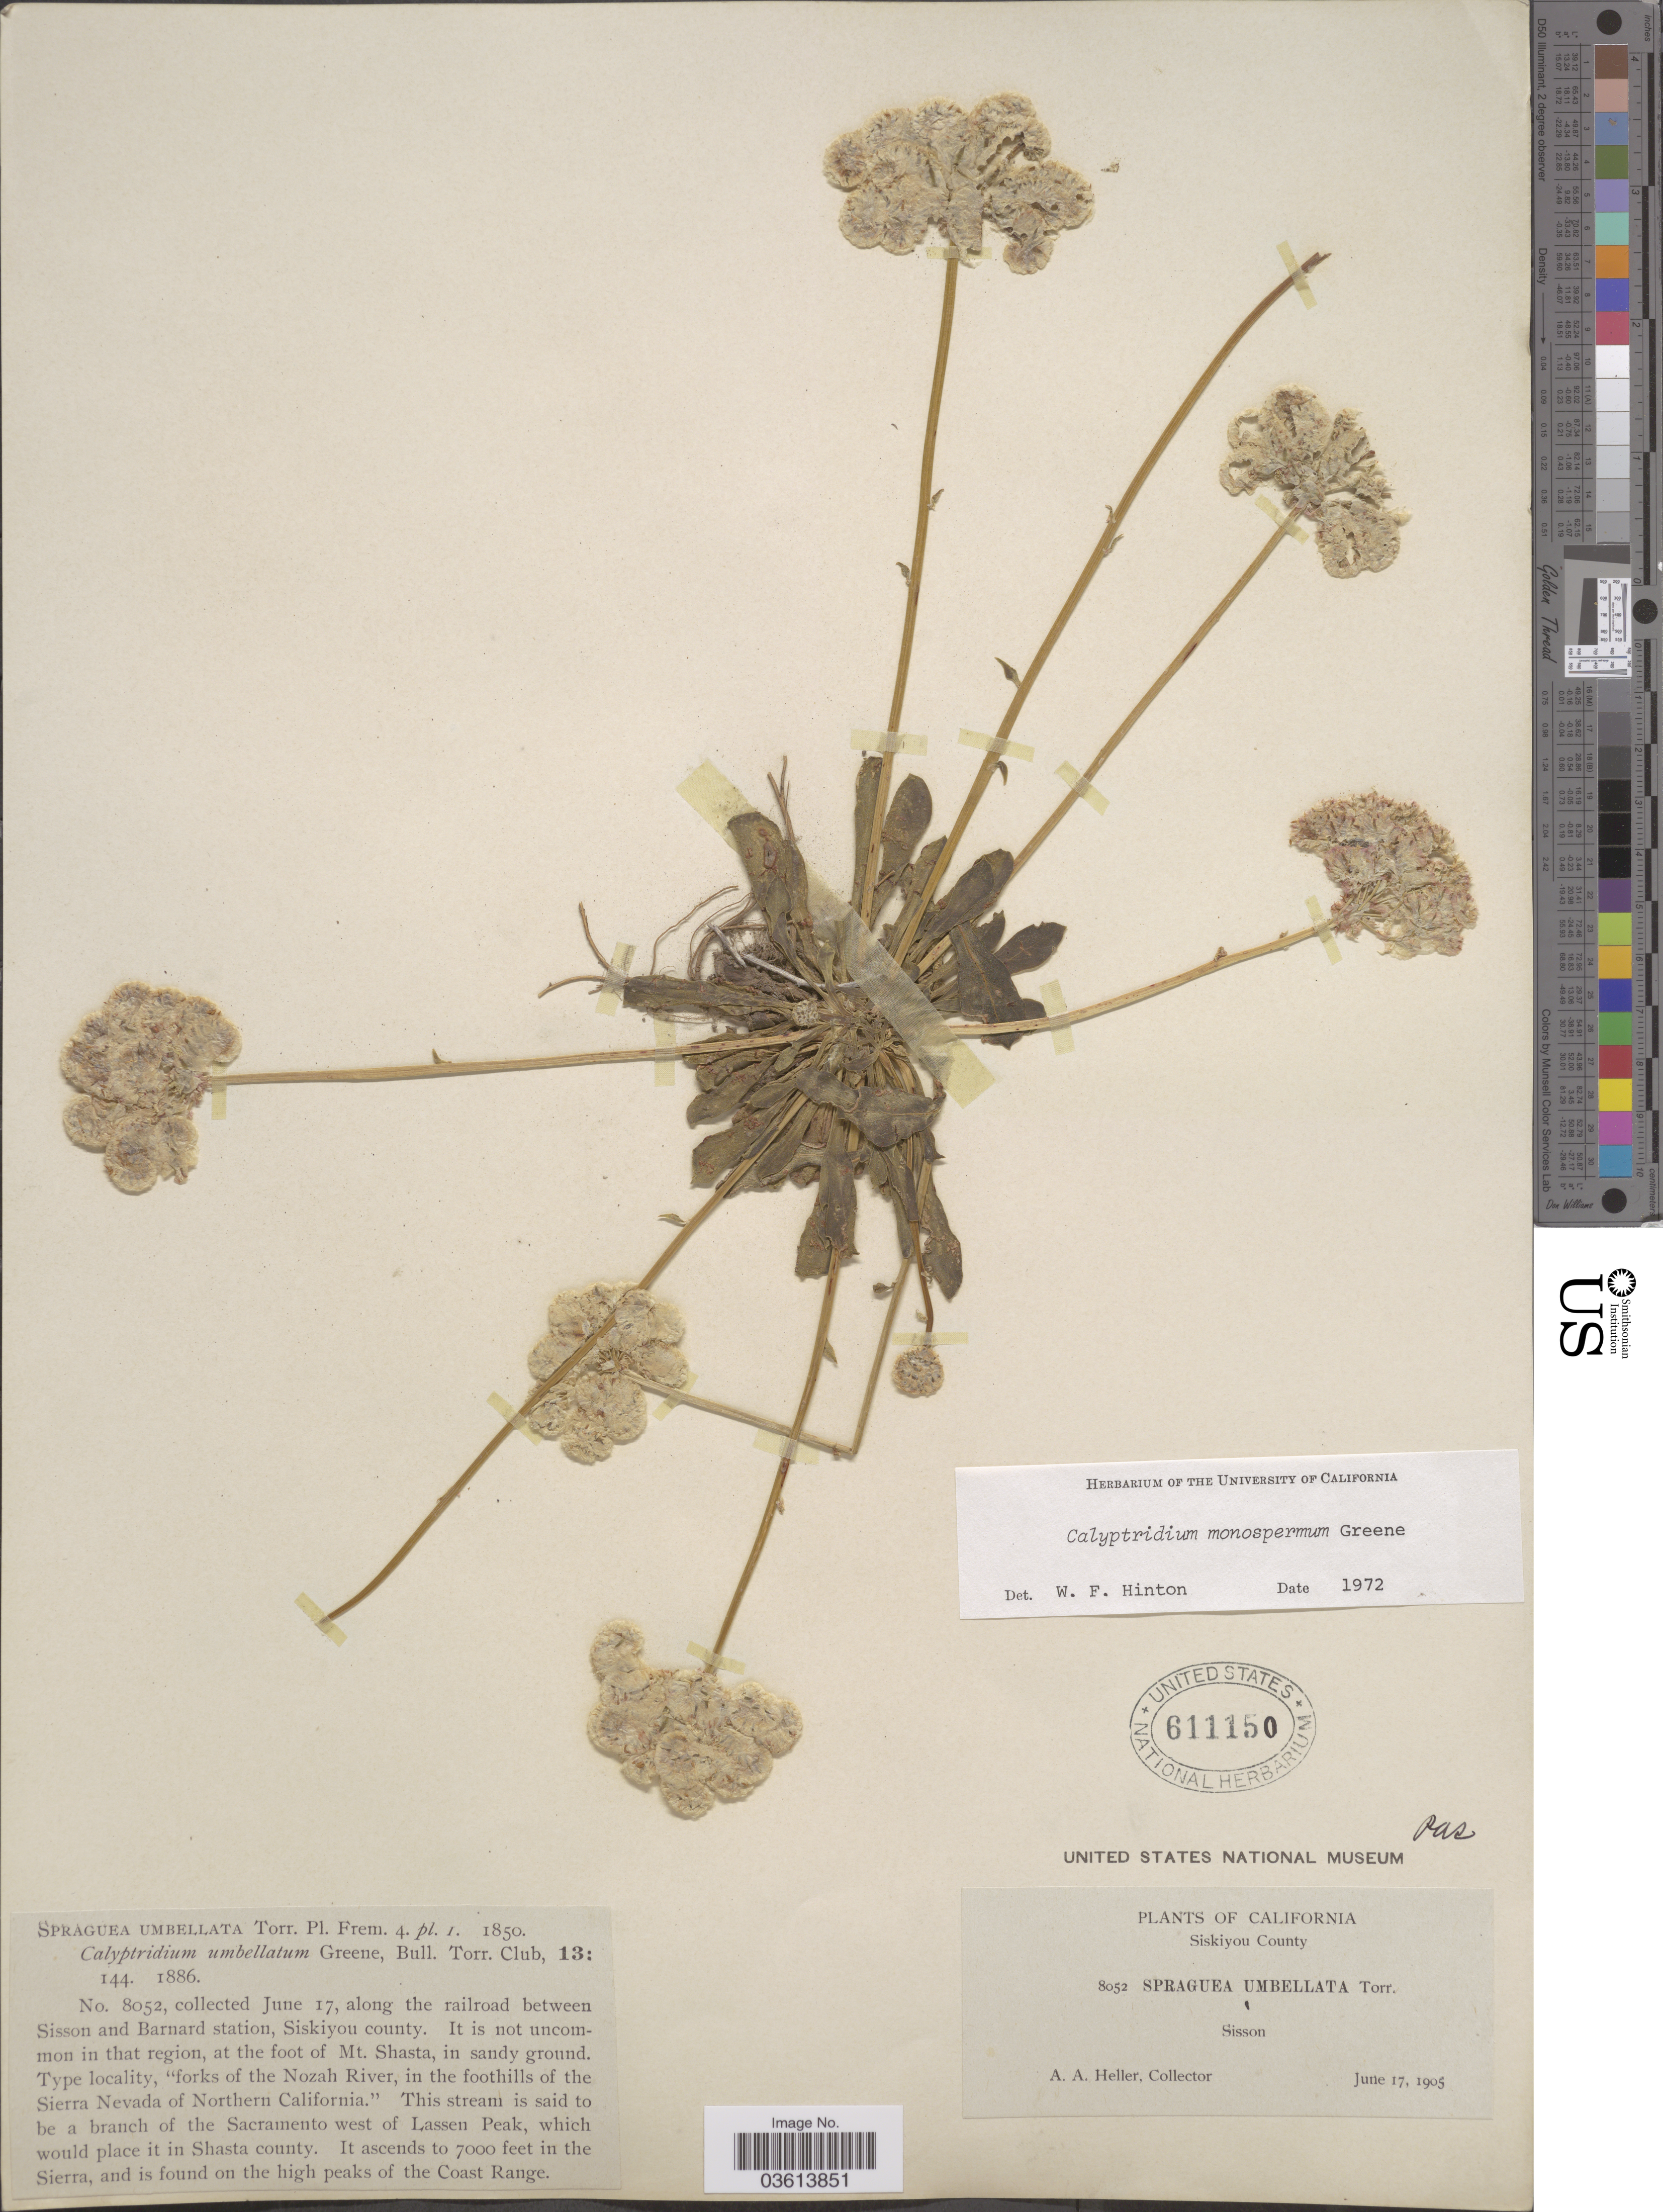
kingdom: Plantae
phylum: Tracheophyta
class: Magnoliopsida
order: Caryophyllales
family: Montiaceae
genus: Calyptridium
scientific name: Calyptridium monospermum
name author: Greene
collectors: A. A. Heller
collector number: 8052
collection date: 1905-06-17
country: United States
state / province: California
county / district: Siskiyou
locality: Siskiyou County. Along the railroad between Sisson and Barnard station, Siskiyou county. In the Sierra, and is found on the high peaks of the Coast Range. [unsure placement]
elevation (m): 2134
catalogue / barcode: US 611150